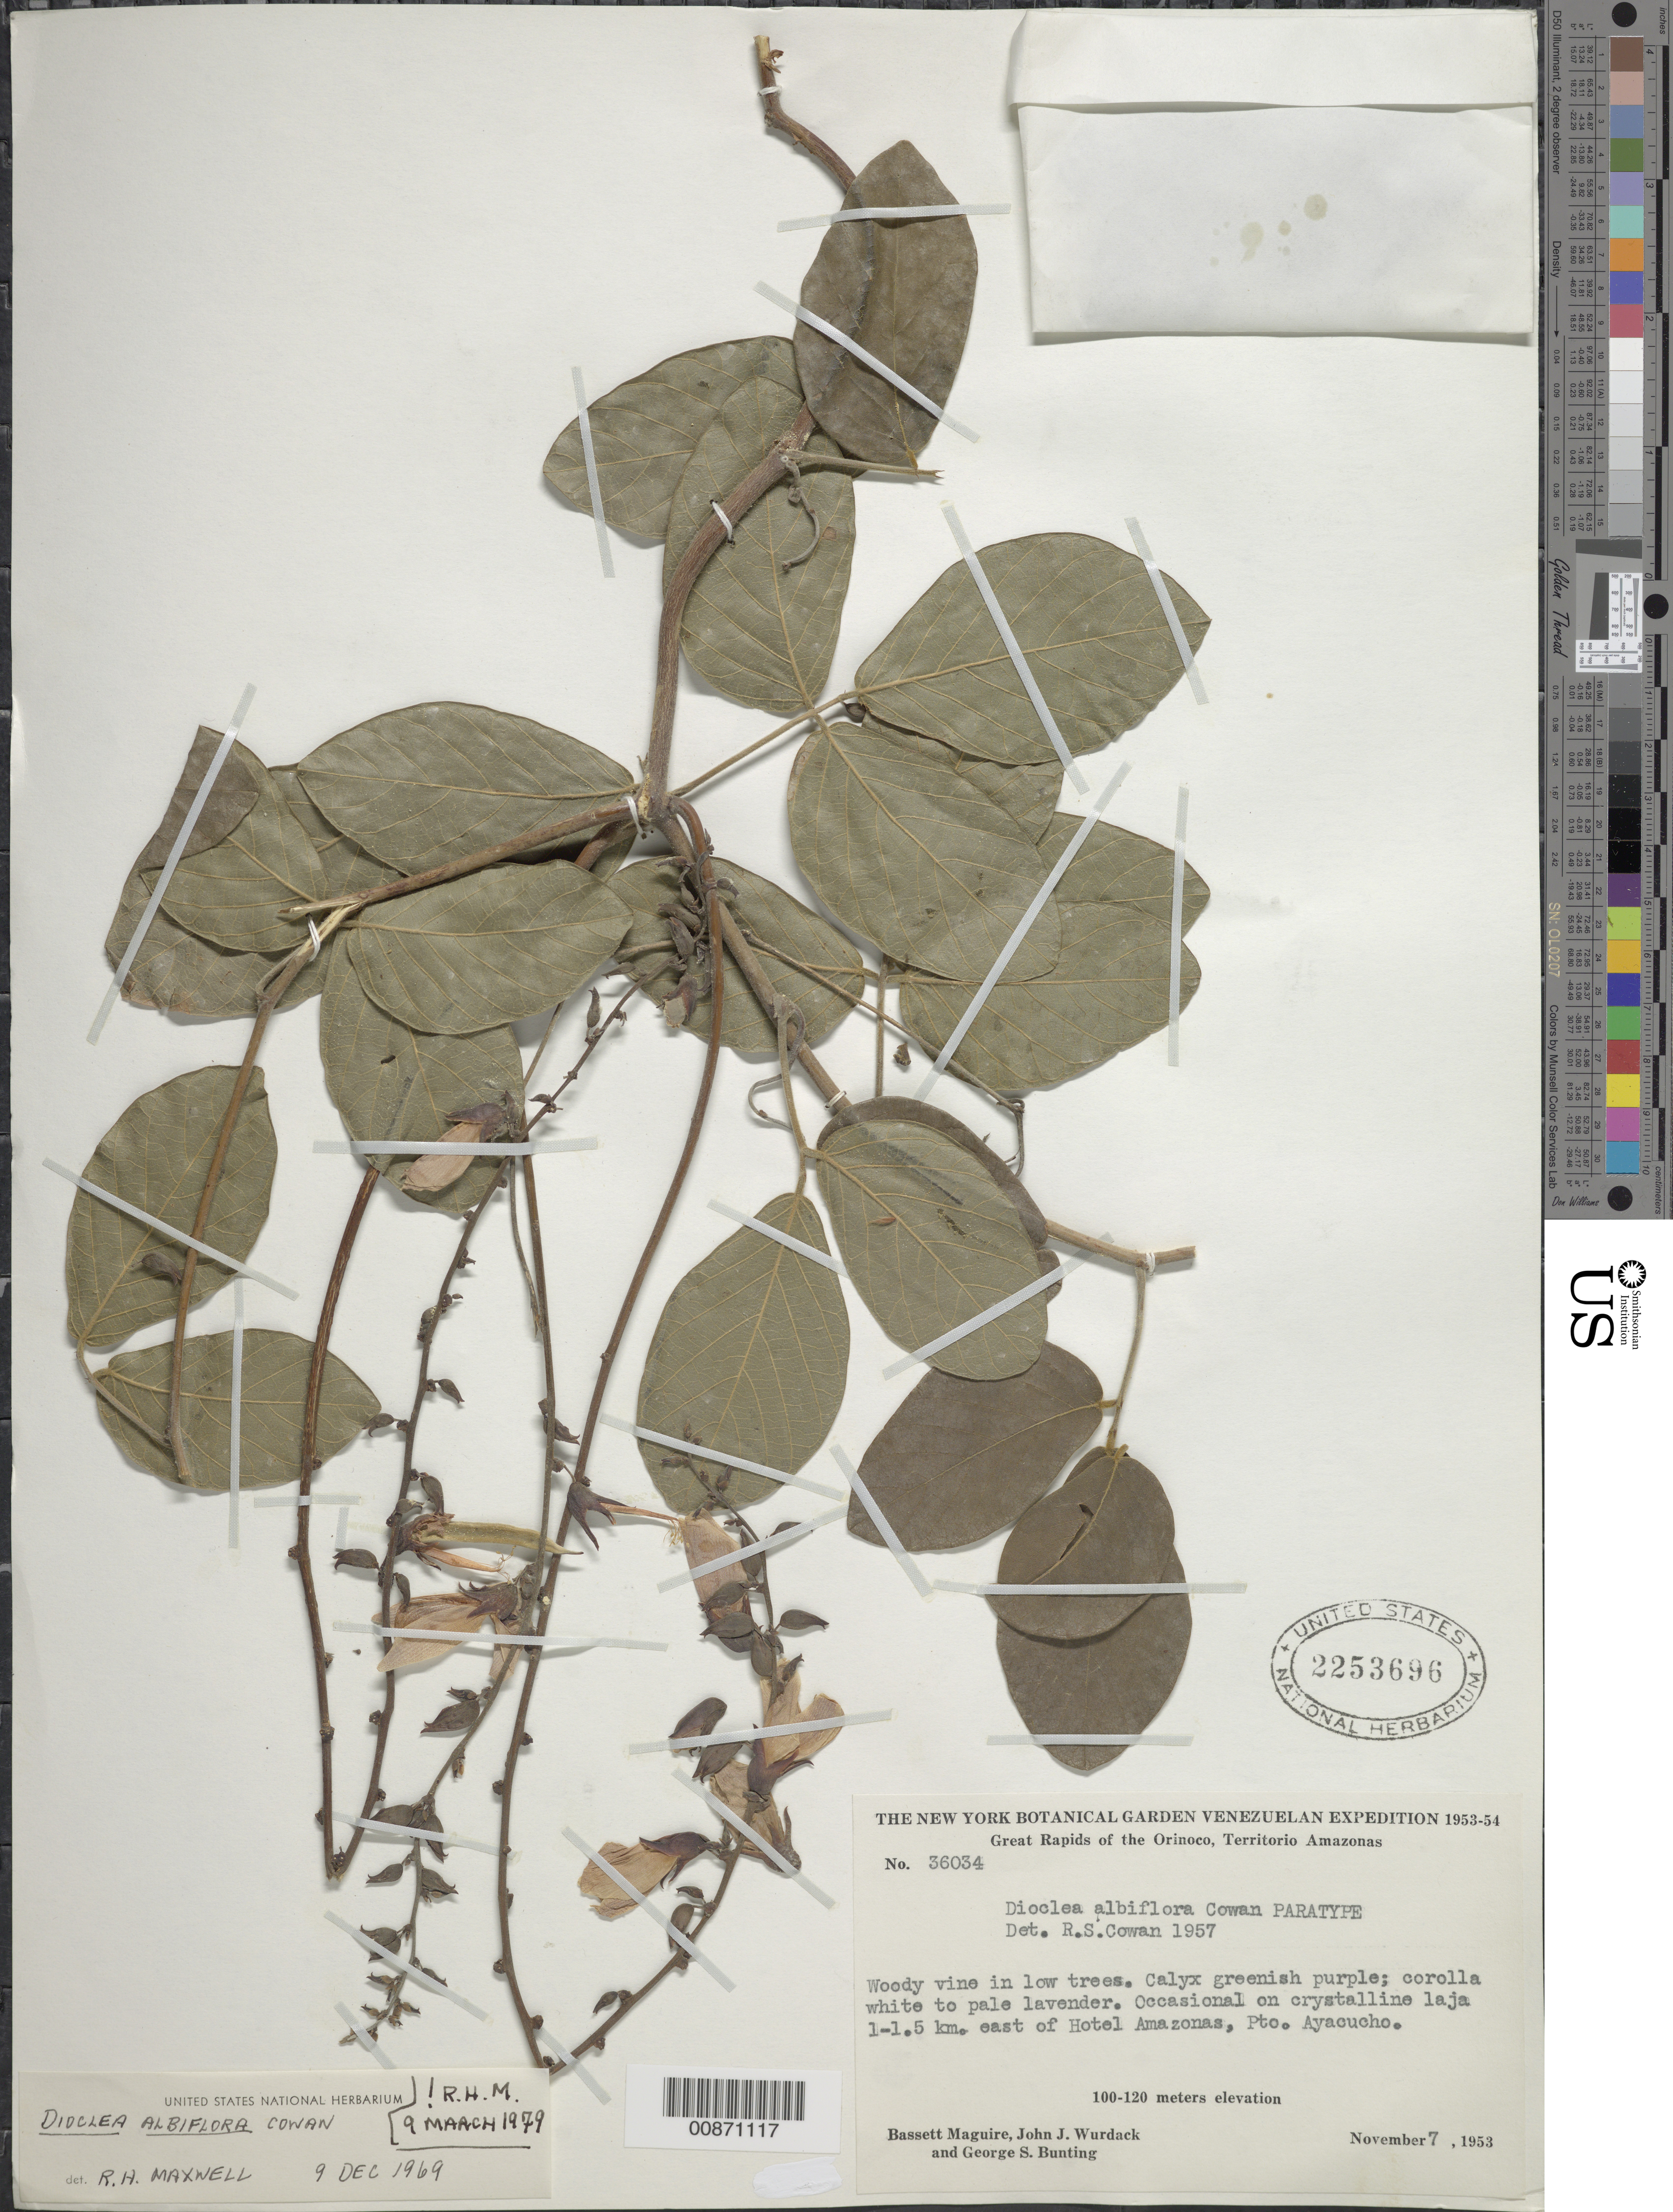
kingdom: Plantae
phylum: Tracheophyta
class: Magnoliopsida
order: Fabales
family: Fabaceae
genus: Dioclea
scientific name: Dioclea albiflora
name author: R.S. Cowan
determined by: Maxwell, R. H., (JEF), Indiana University Southeast (UNITED STATES)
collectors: B. Maguire, J. J. Wurdack & G. S. Bunting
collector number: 36034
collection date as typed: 7-Nov-53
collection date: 1953-11-07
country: Venezuela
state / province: Amazonas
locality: Puerto Ayacucho, 1-1.5 km E of Hotel Amazonas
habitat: Crystalline laja; in low trees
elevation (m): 100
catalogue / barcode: US 2253696